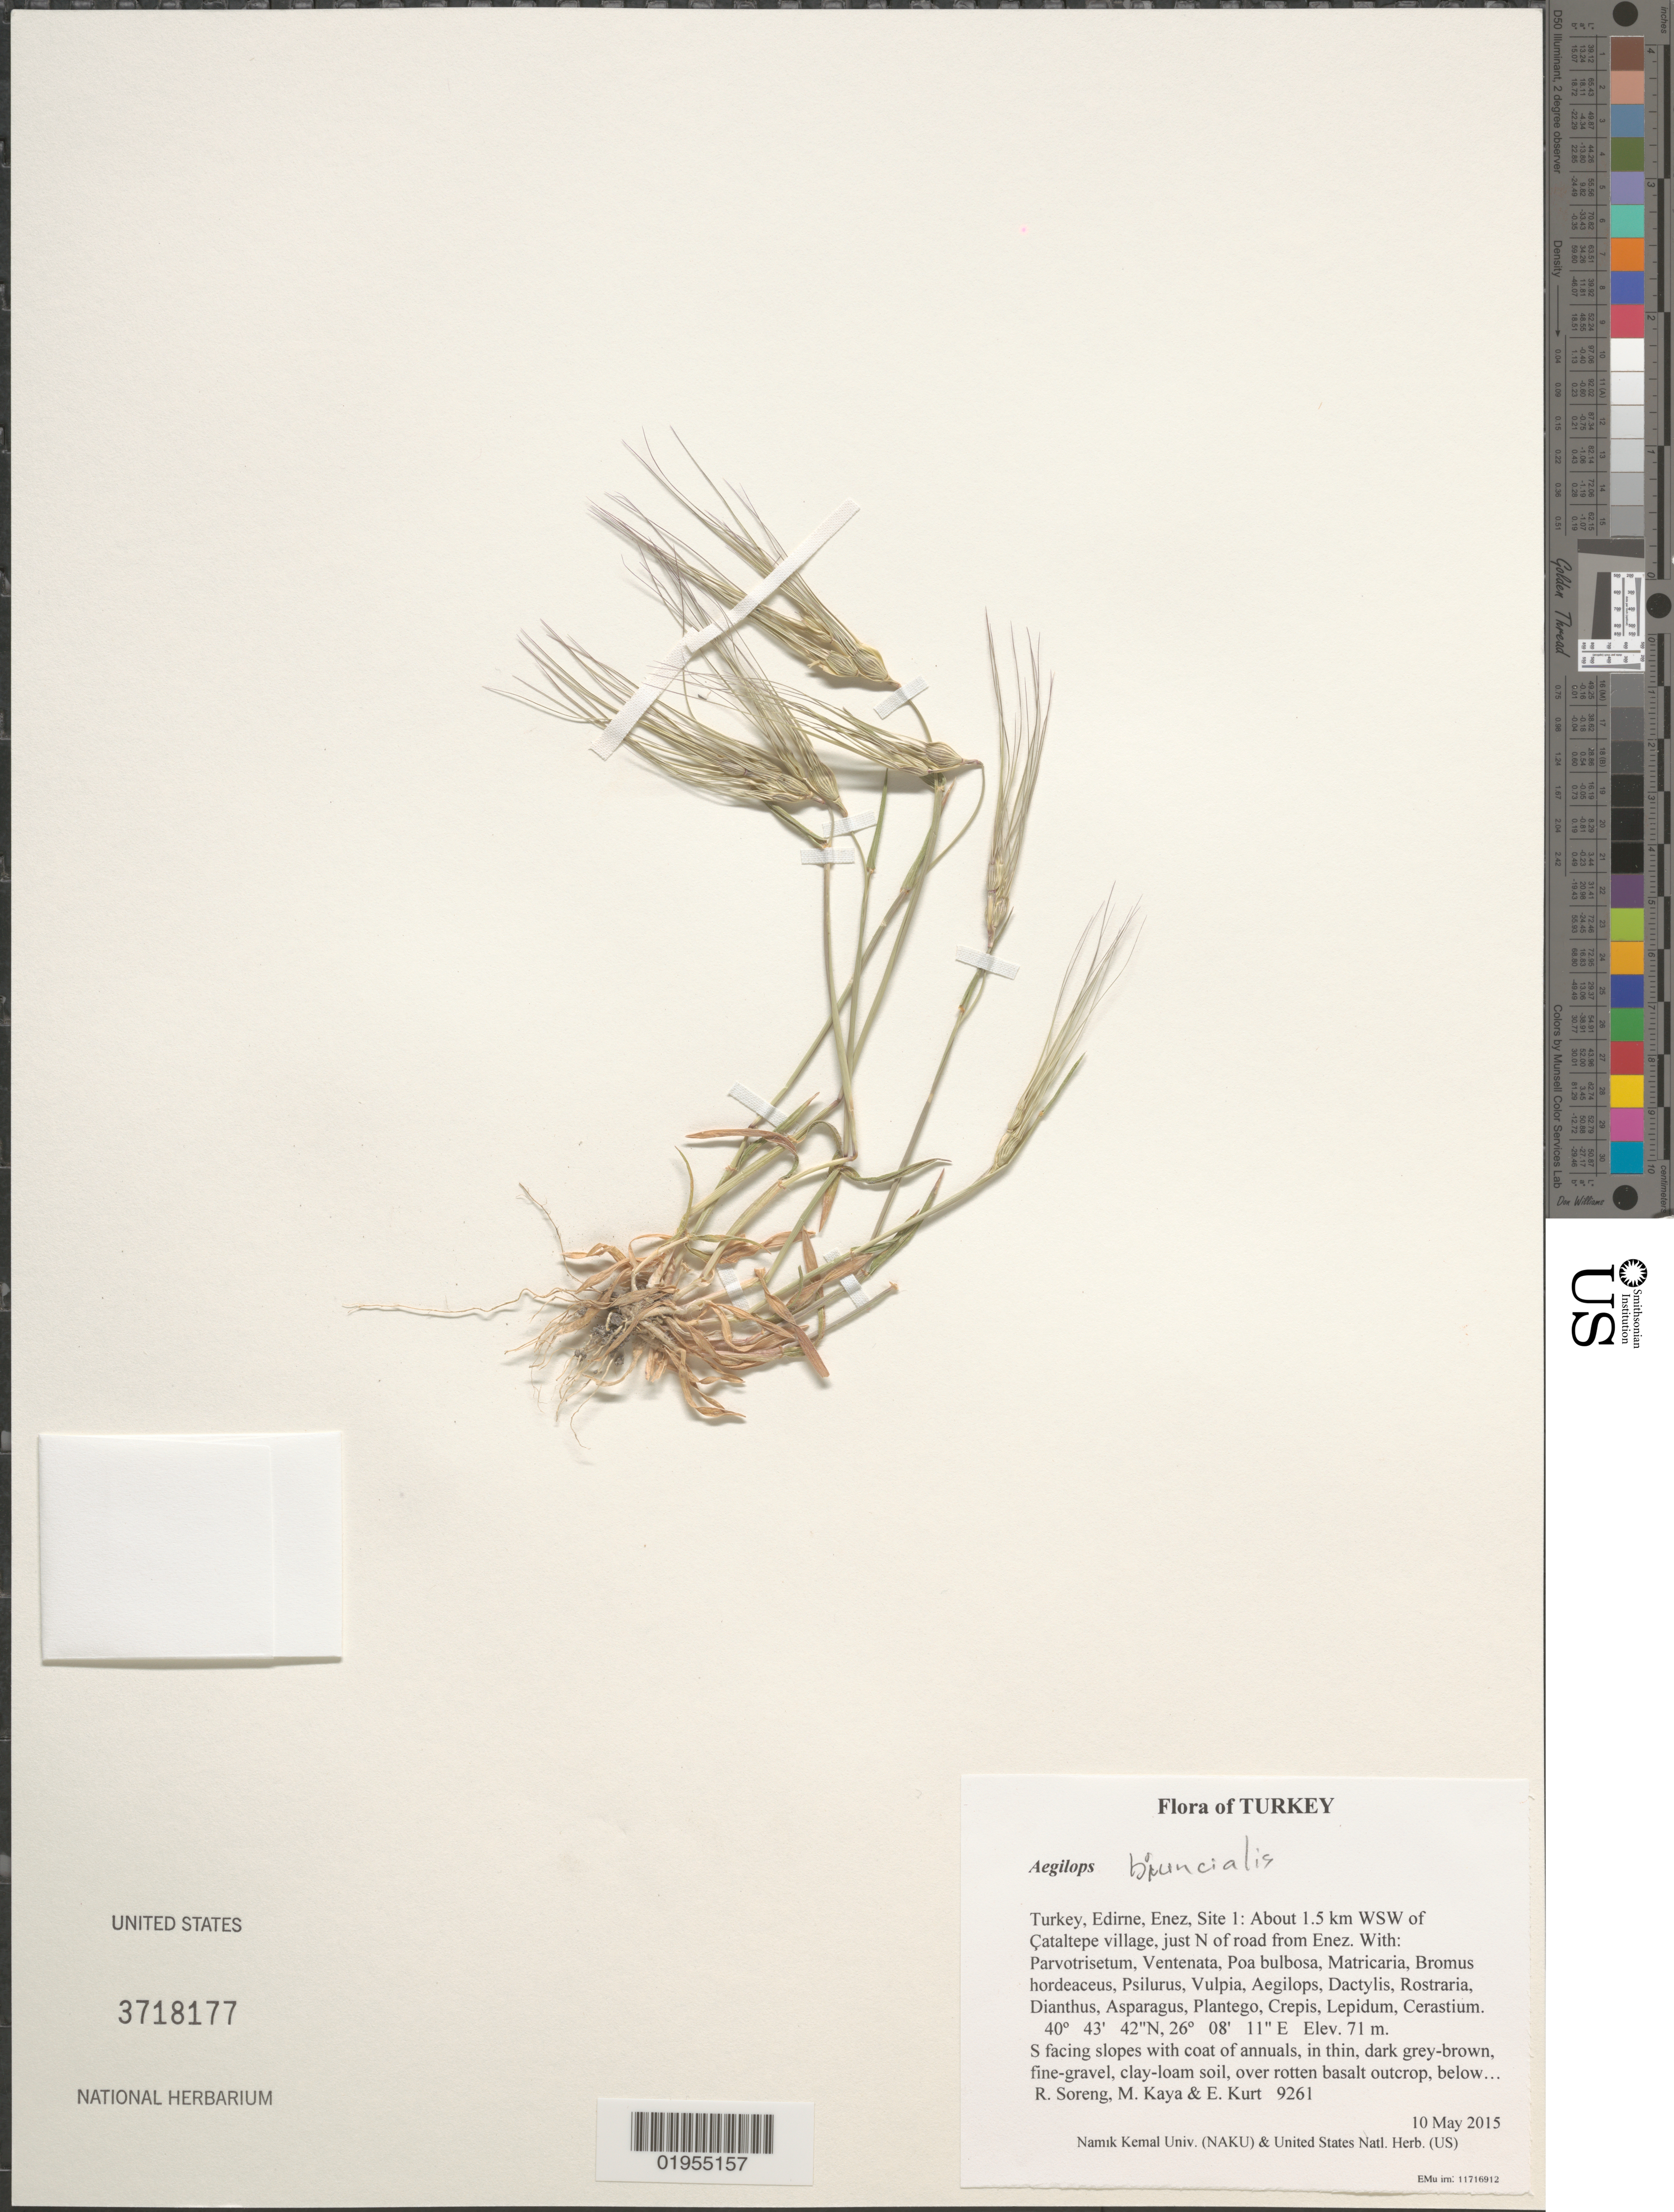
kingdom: Plantae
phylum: Tracheophyta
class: Liliopsida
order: Poales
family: Poaceae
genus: Aegilops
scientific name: Aegilops biuncialis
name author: Vis.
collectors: R. J. Soreng, M. Kaya & E. Kurt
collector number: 9261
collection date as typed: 2015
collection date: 2015-05-10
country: Turkey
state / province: Edirne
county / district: Enez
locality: Site 1: About 1.5 km WSW of Cataltepe village, just N of road from Enez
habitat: S facing slopes with coat of annuals, in thin, dark grey-brown, fine-gravel, clay-loam soil, over rotten basalt outcrop, below copses of Quercus ilex or coccifera, Phillyrea, Pyrus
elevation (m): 71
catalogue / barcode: US 3718177